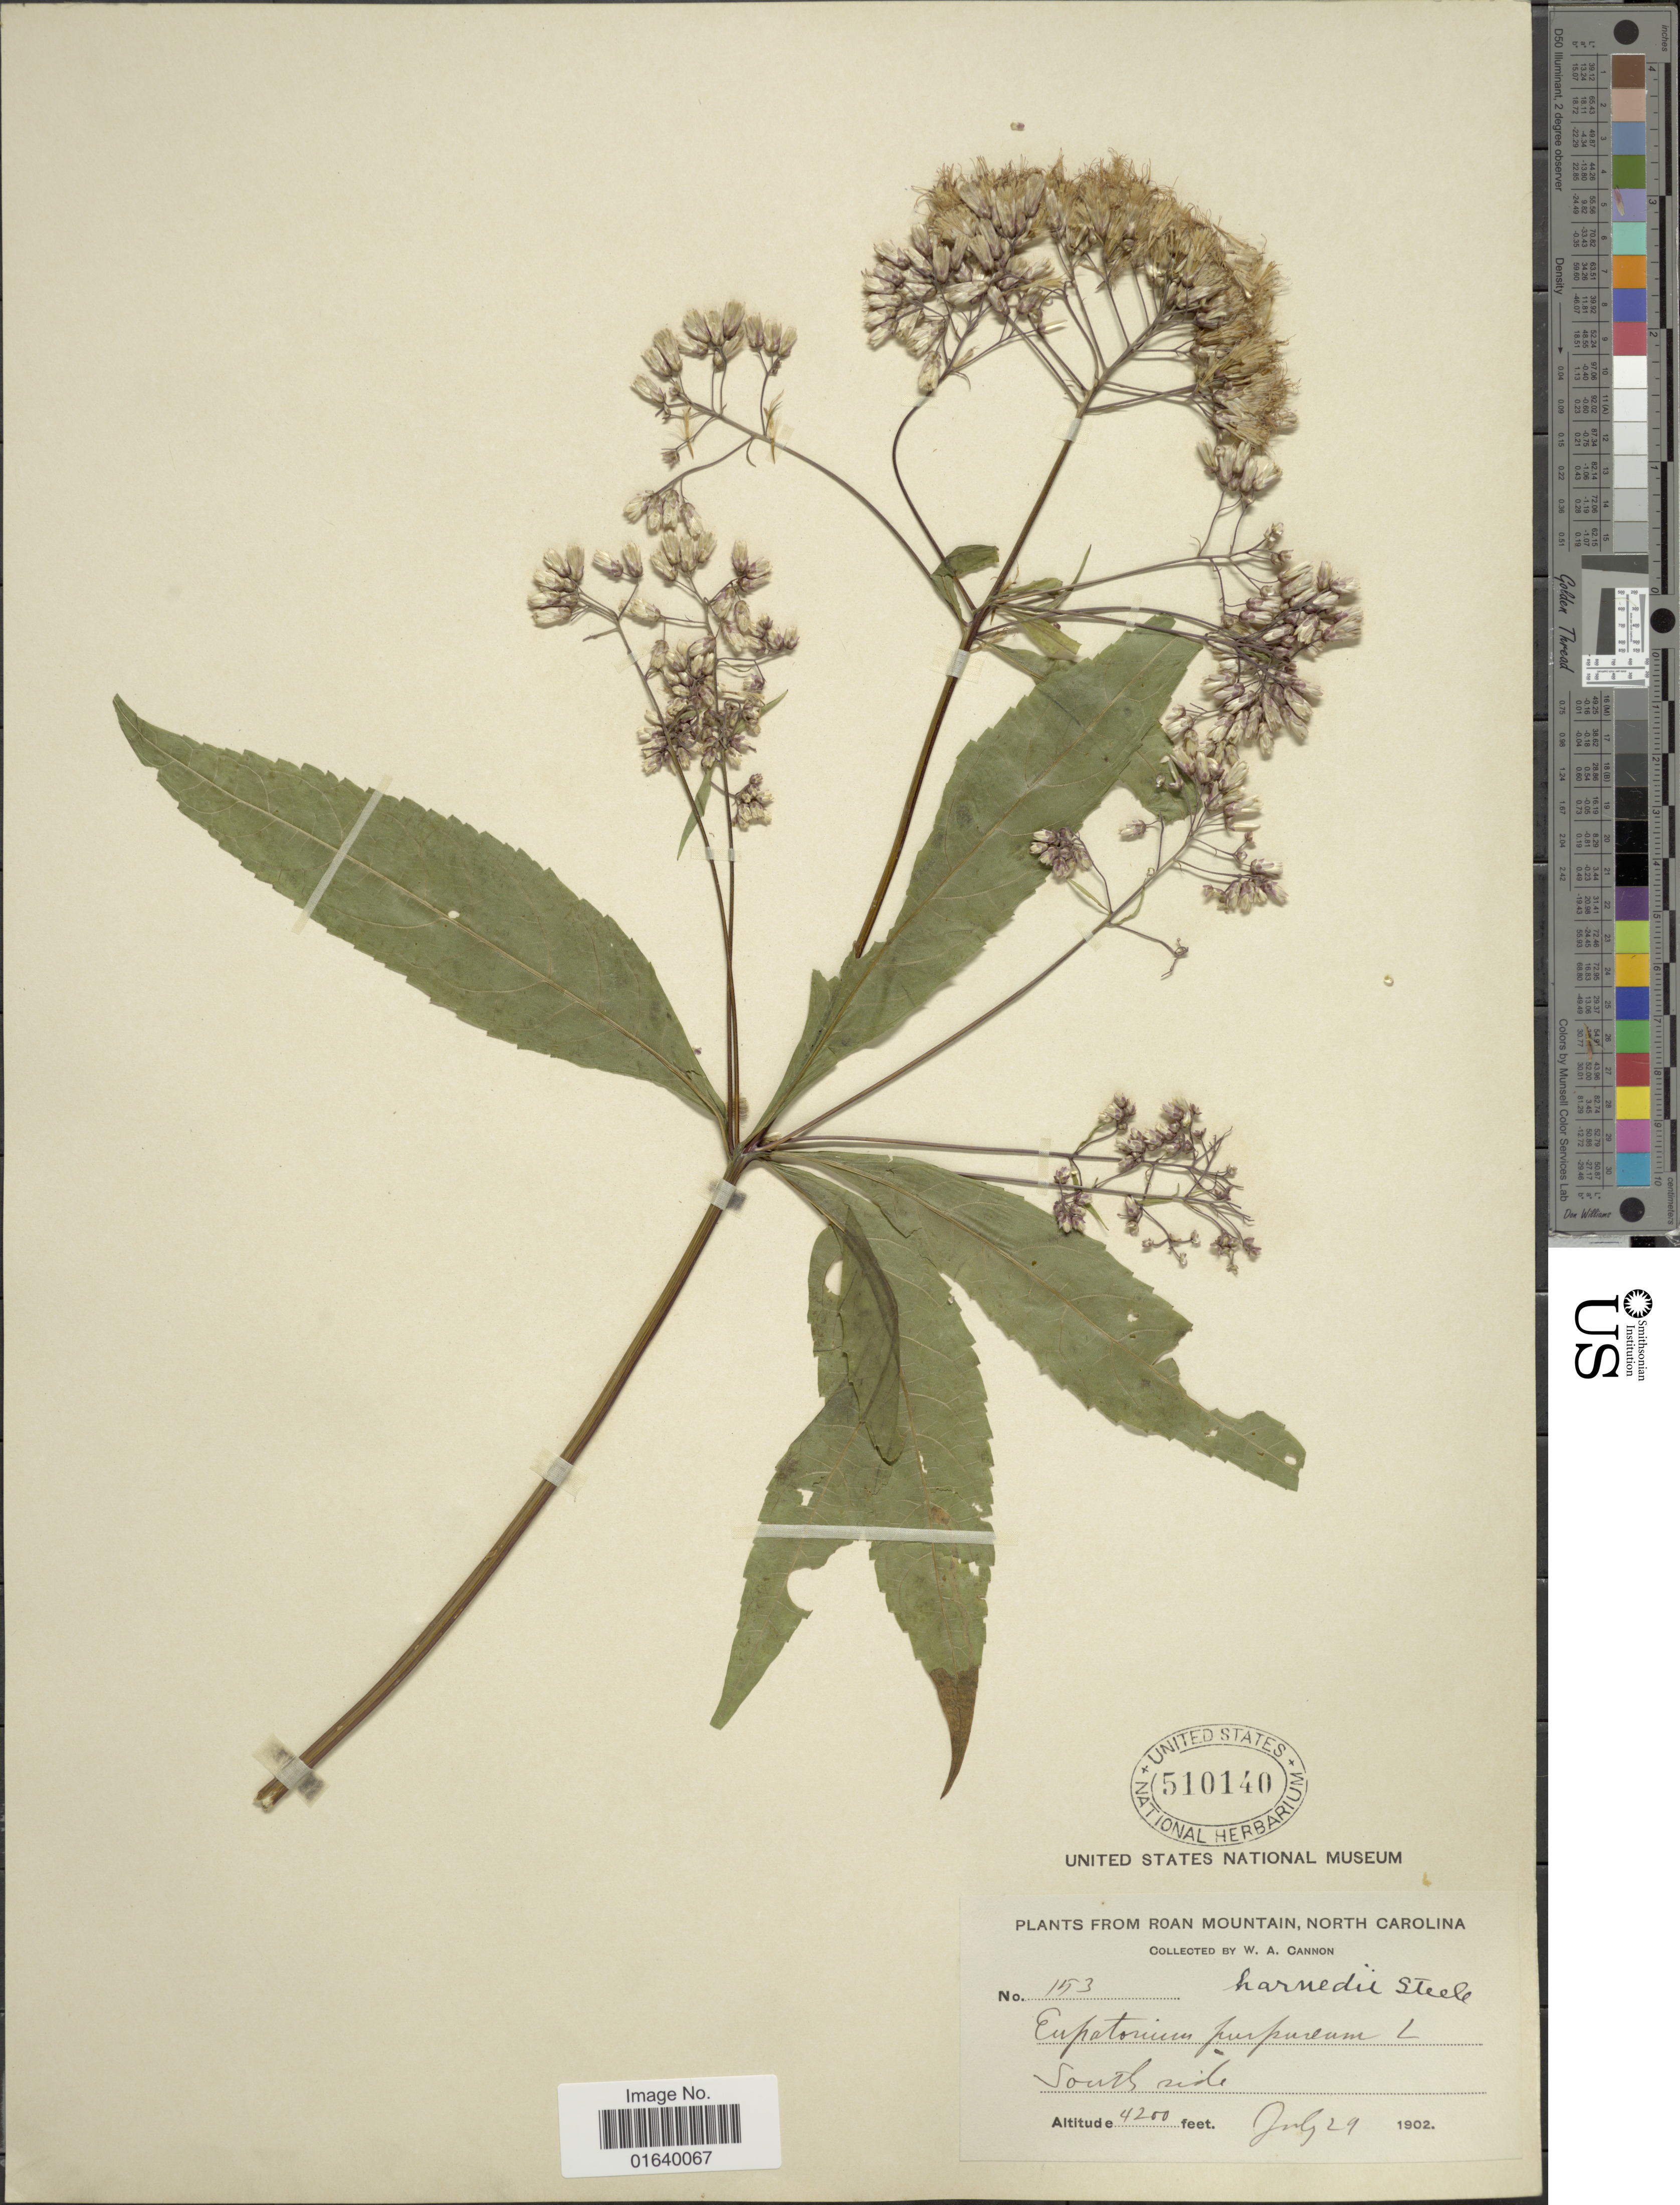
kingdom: Plantae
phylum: Tracheophyta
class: Magnoliopsida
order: Asterales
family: Asteraceae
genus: Eupatorium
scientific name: Eupatorium purpureum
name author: (L.) E.E. Lamont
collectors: W. Cannon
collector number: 153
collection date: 1902-07-29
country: United States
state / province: North Carolina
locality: Roan Mountain, South side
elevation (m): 1280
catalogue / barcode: US 510140